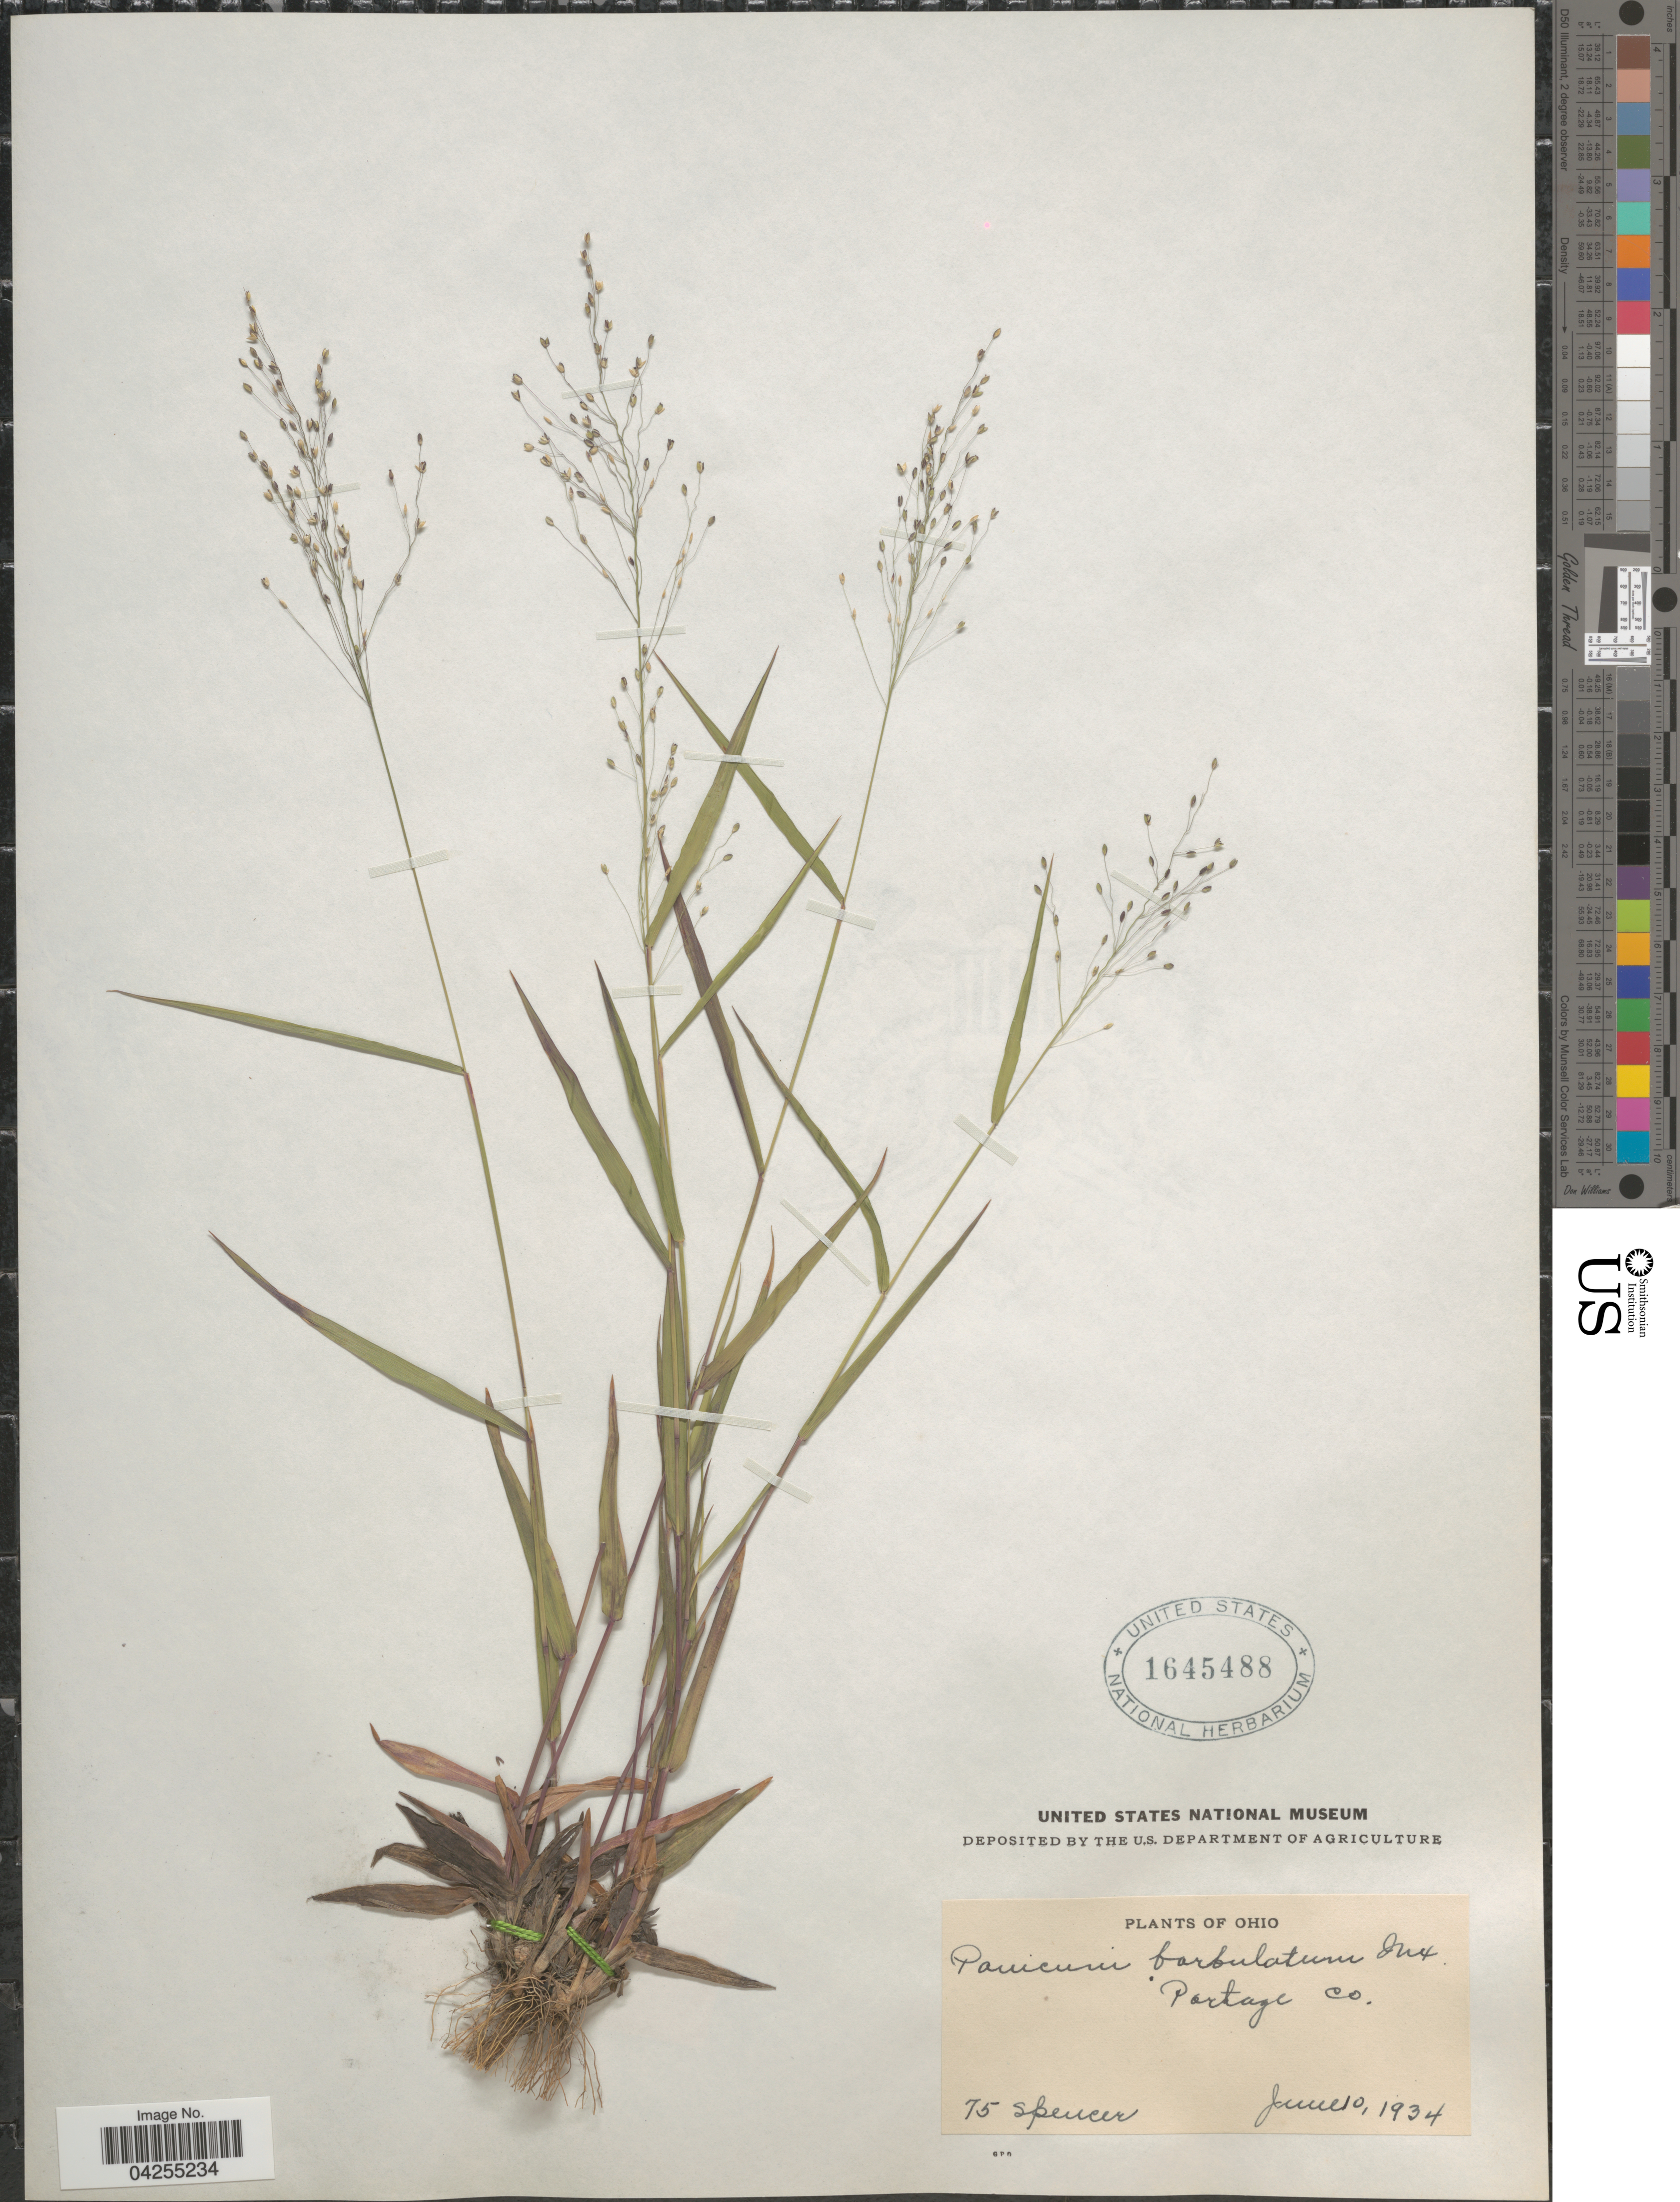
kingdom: Plantae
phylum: Tracheophyta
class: Liliopsida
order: Poales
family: Poaceae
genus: Dichanthelium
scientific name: Dichanthelium dichotomum var. dichotomum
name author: (L.) Gould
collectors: -- Spencer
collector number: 75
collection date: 1934-06-10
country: United States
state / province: Ohio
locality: Portage Co.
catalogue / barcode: US 1645488